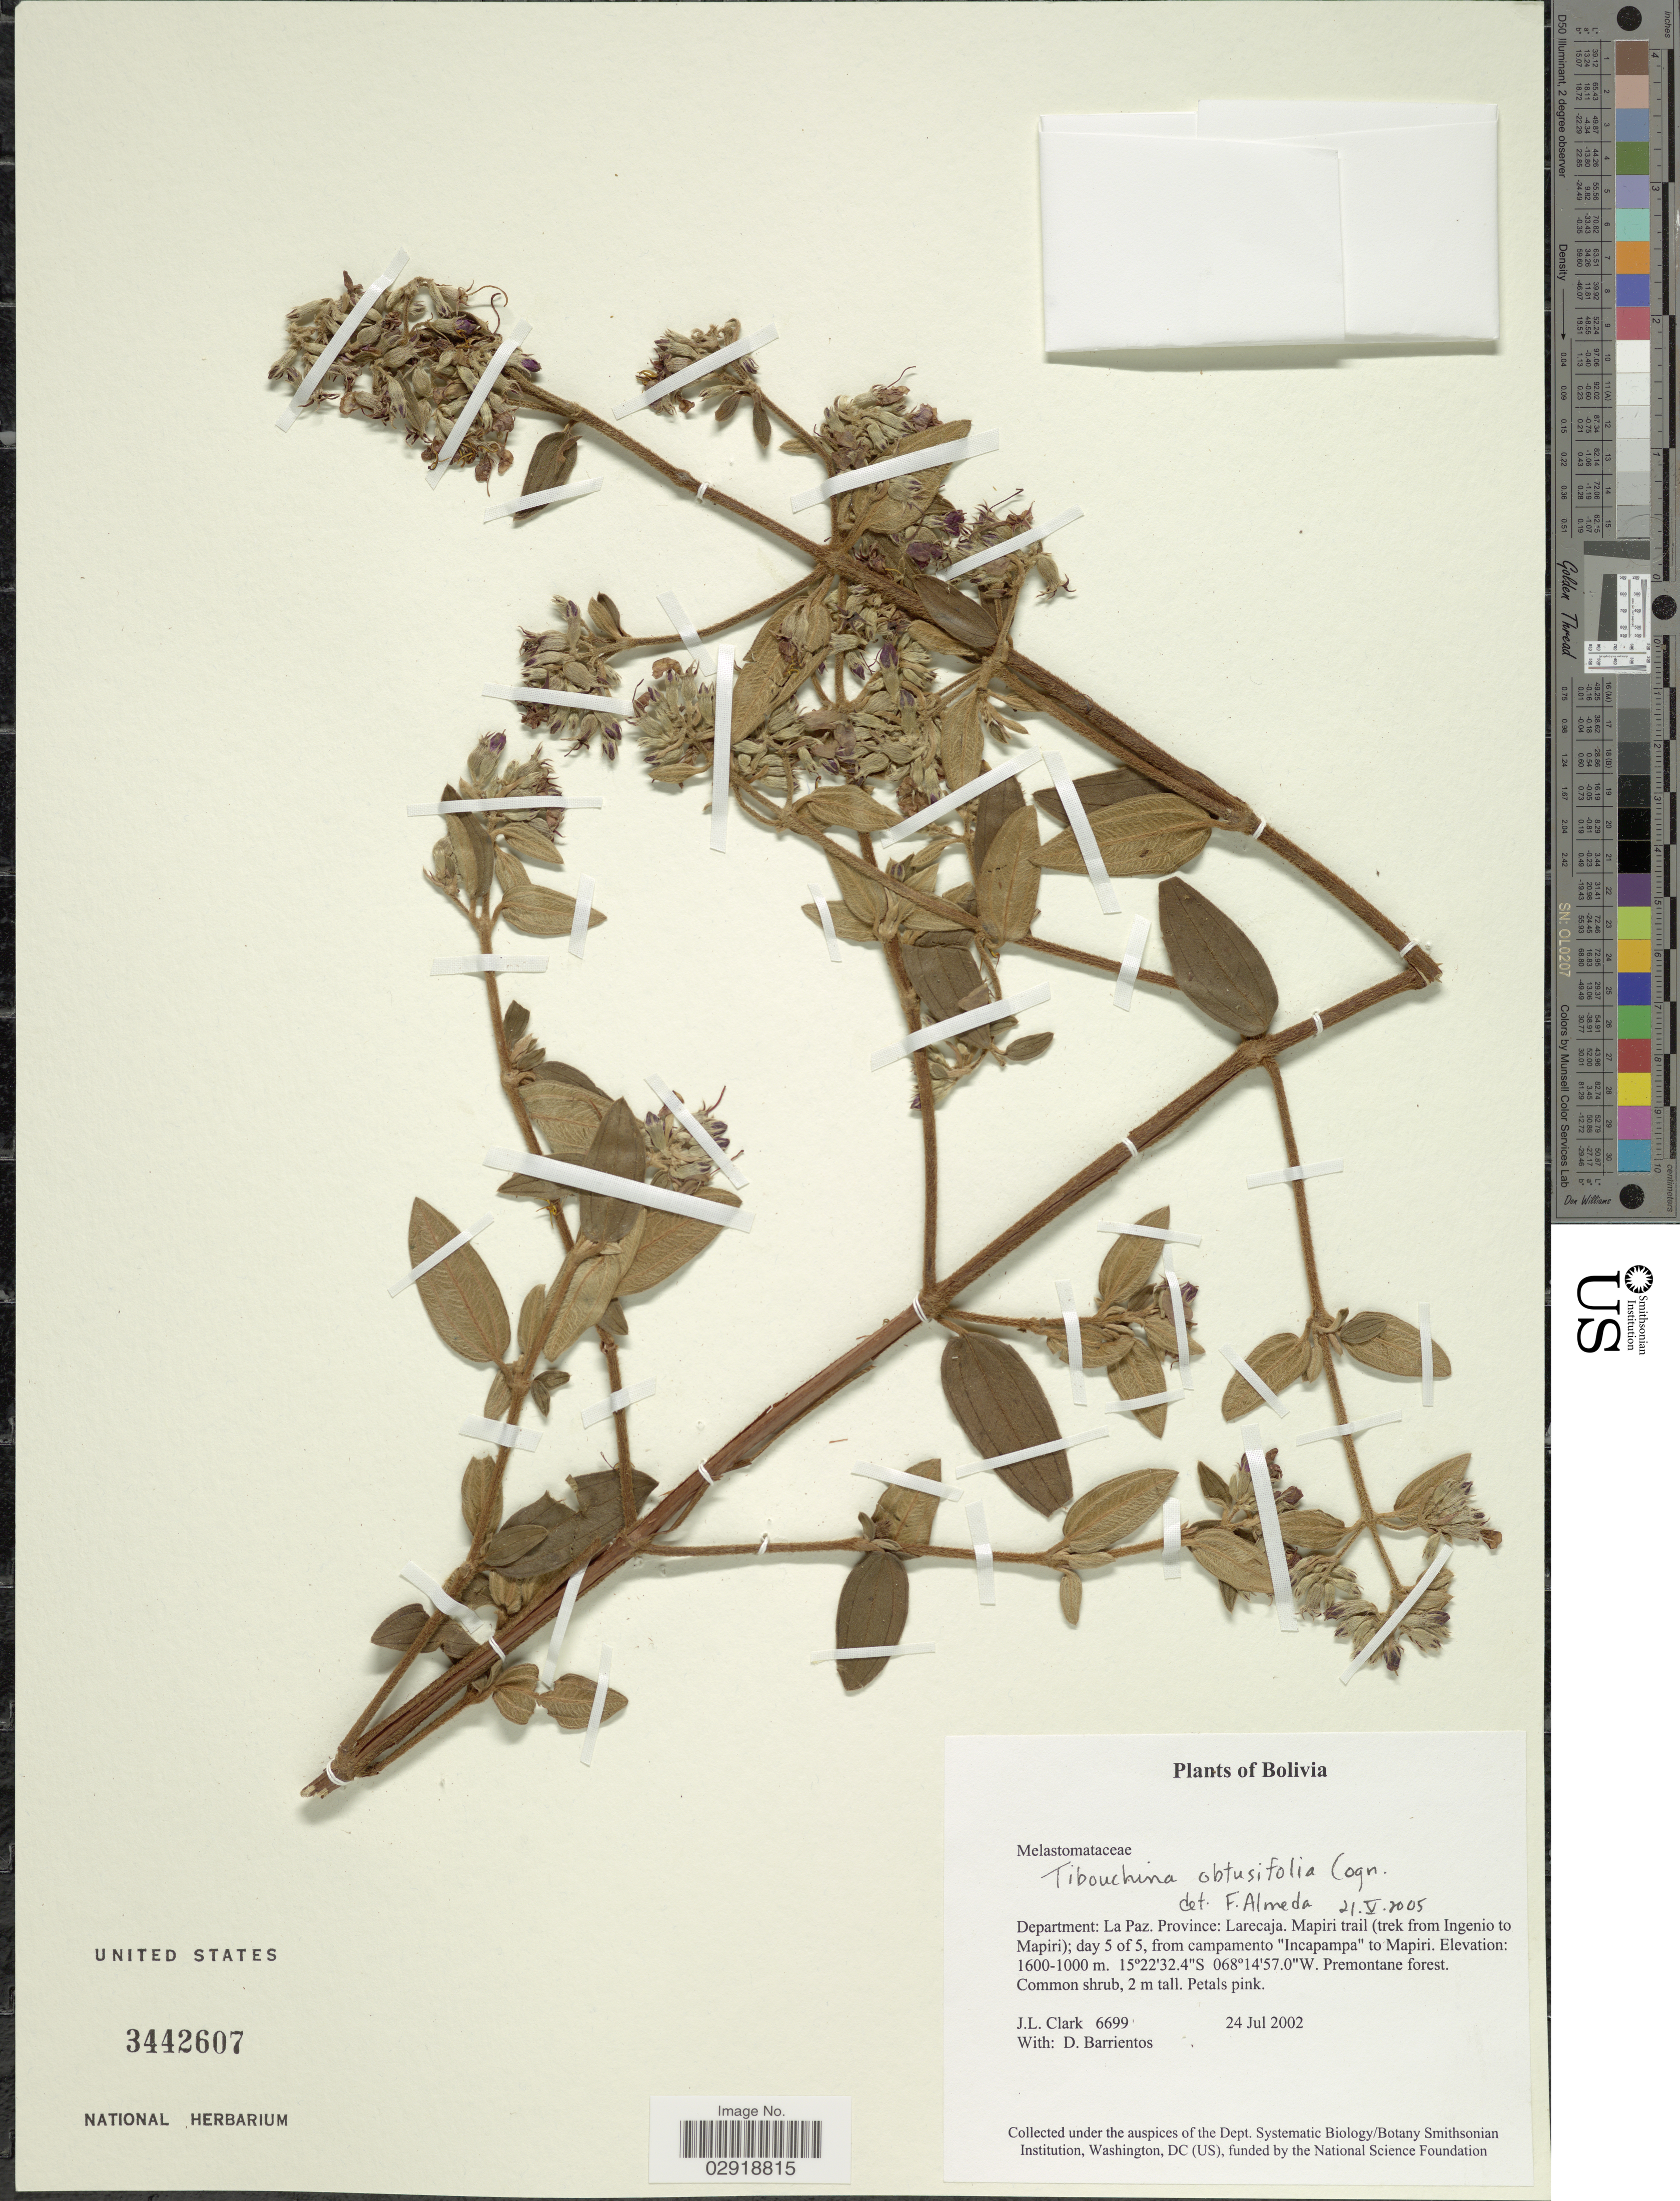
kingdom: Plantae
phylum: Tracheophyta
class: Magnoliopsida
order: Myrtales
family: Melastomataceae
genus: Chaetogastra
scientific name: Chaetogastra obtusifolia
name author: (Cogn.) P.J.F. Guim. & Michelang.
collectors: J. L. Clark & D. Barrientos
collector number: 6699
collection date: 2002-07-24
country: Bolivia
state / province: La Paz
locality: Department: La Paz. Province: Larecaja. Mapiri trail (trek from Ingenio to Mapiri); day 5 of 5, from campamento "Incapampa" to Mapiri.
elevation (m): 1000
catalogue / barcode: US 3442607